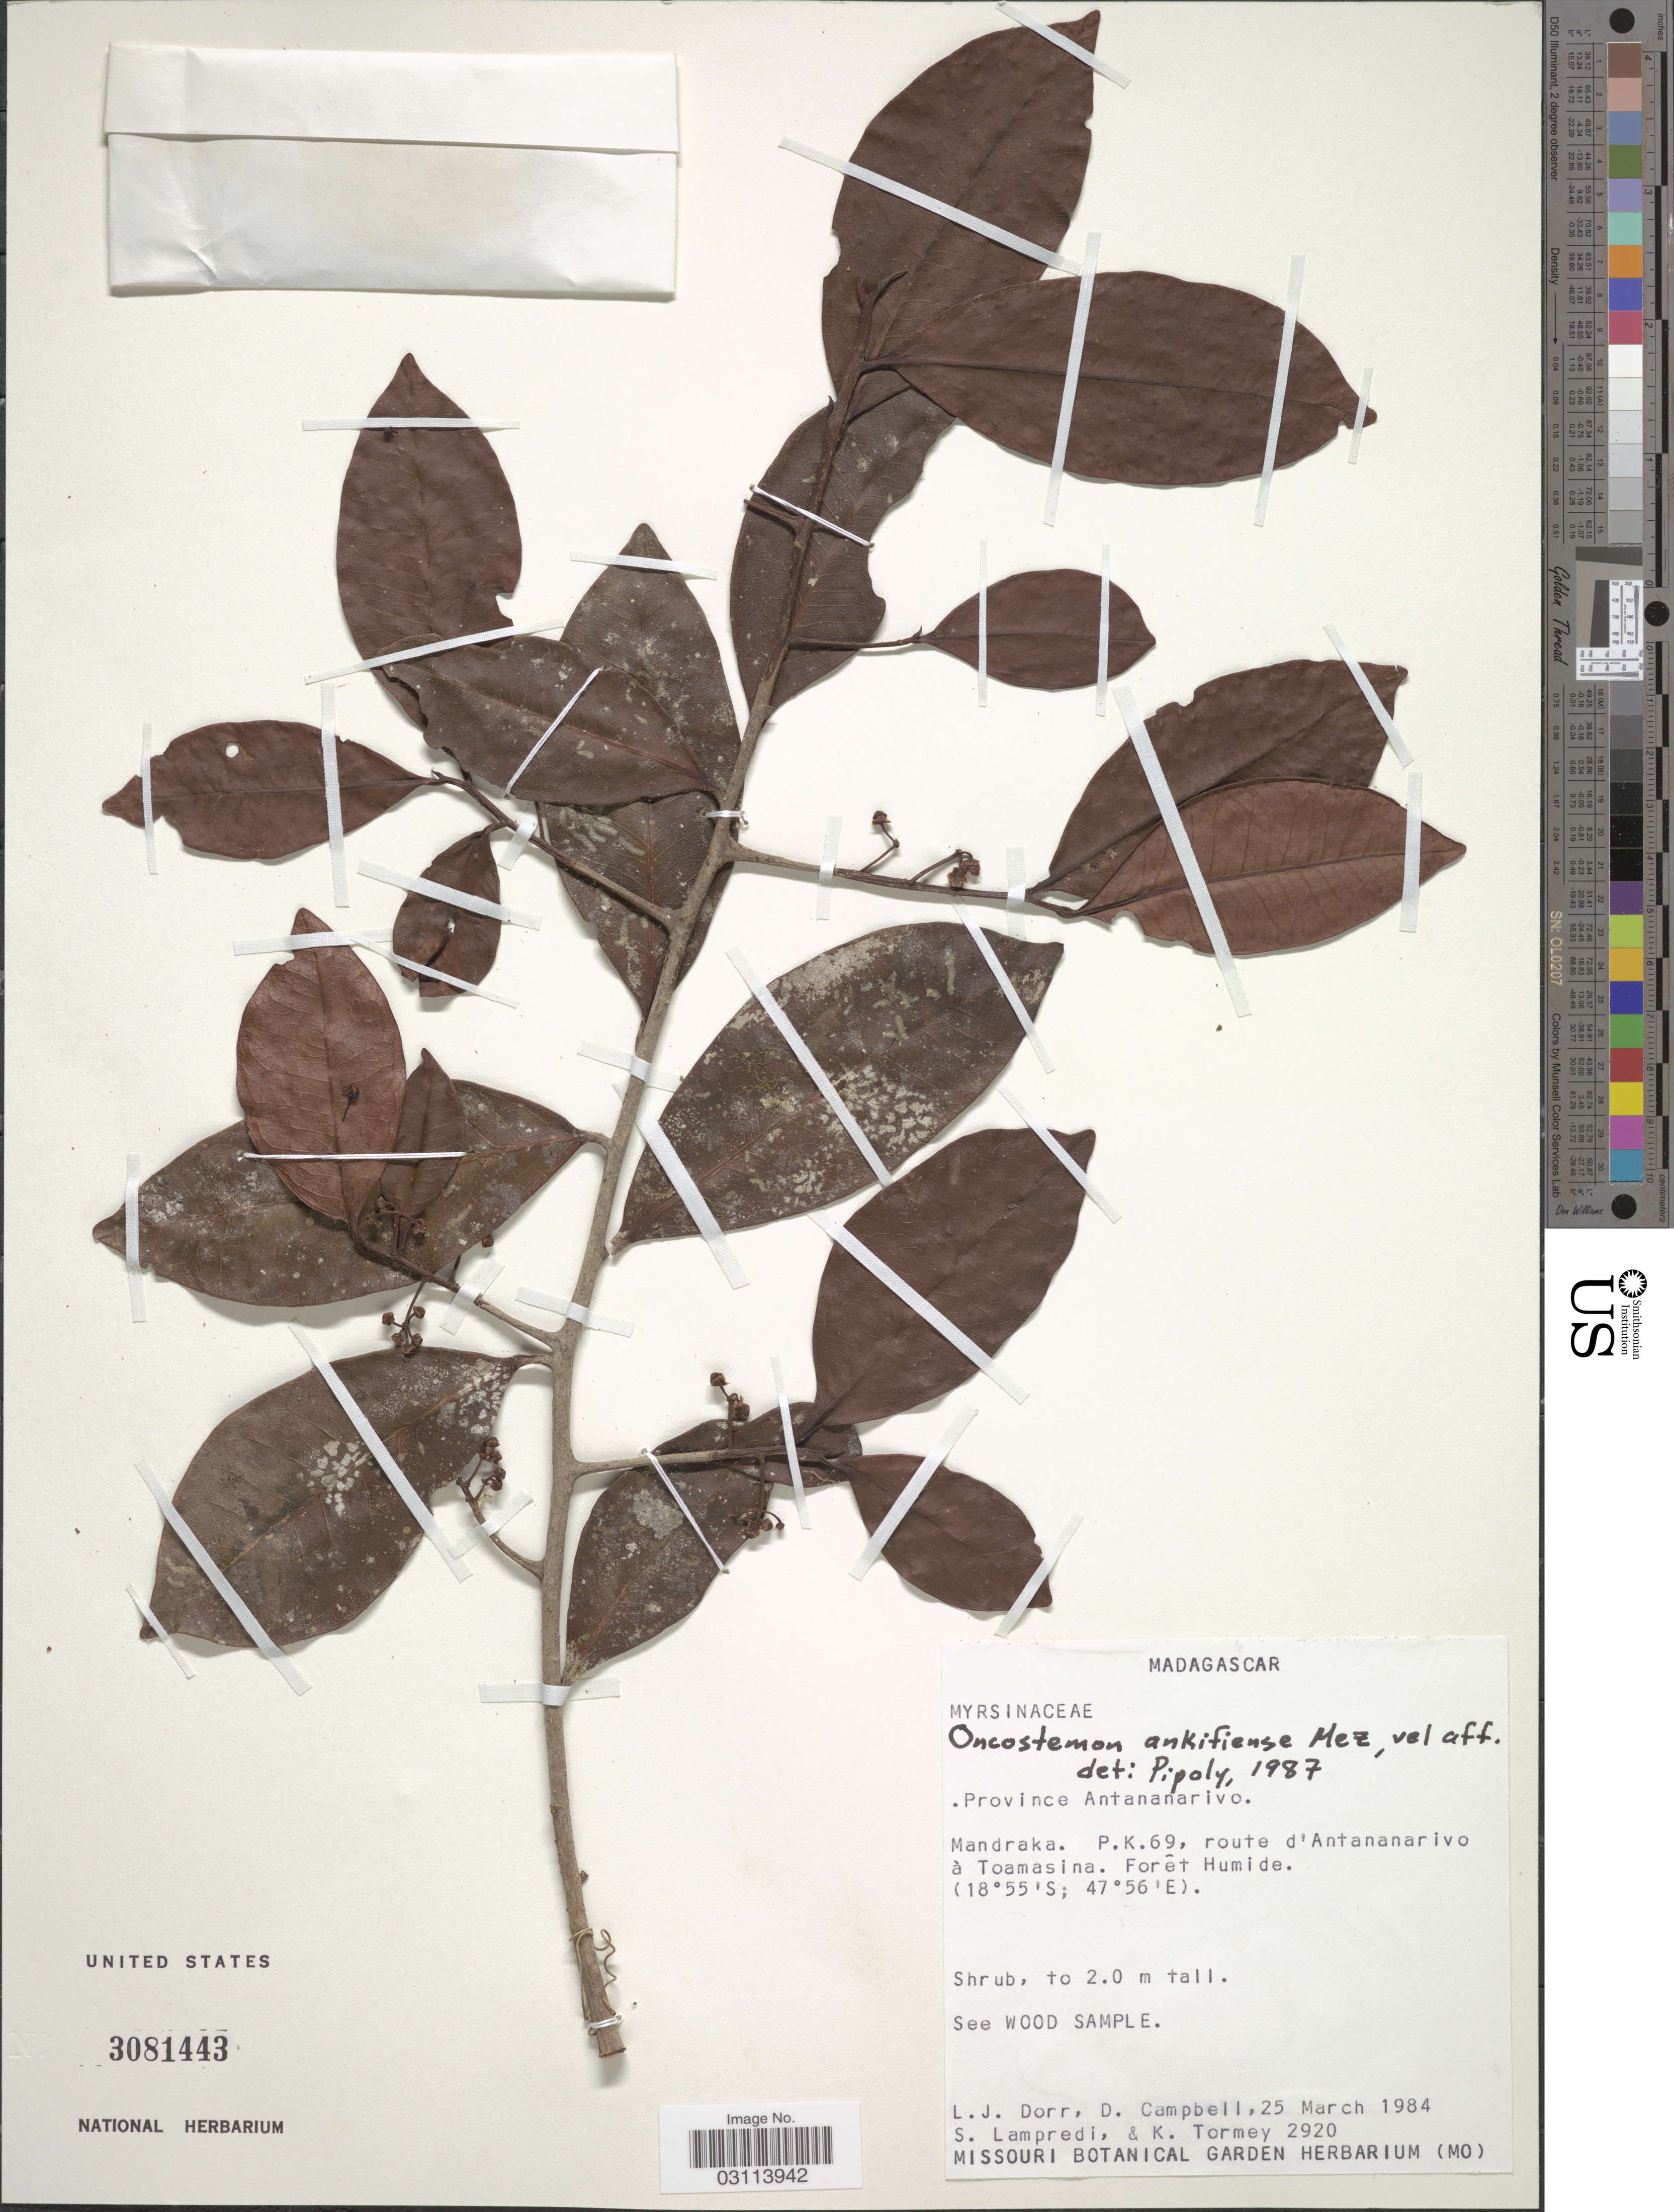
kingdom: Plantae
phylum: Tracheophyta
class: Magnoliopsida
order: Ericales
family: Primulaceae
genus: Oncostemum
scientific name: Oncostemum ankifiense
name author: Mez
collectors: L. J. Dorr, D. Campbell, S. Lampredi & K. Tormey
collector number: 2920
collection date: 1984-03-25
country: Madagascar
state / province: Analamanga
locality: Mandraka. P.K. 69, route d'Antananarivo à Toamasina.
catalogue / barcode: US 3081443